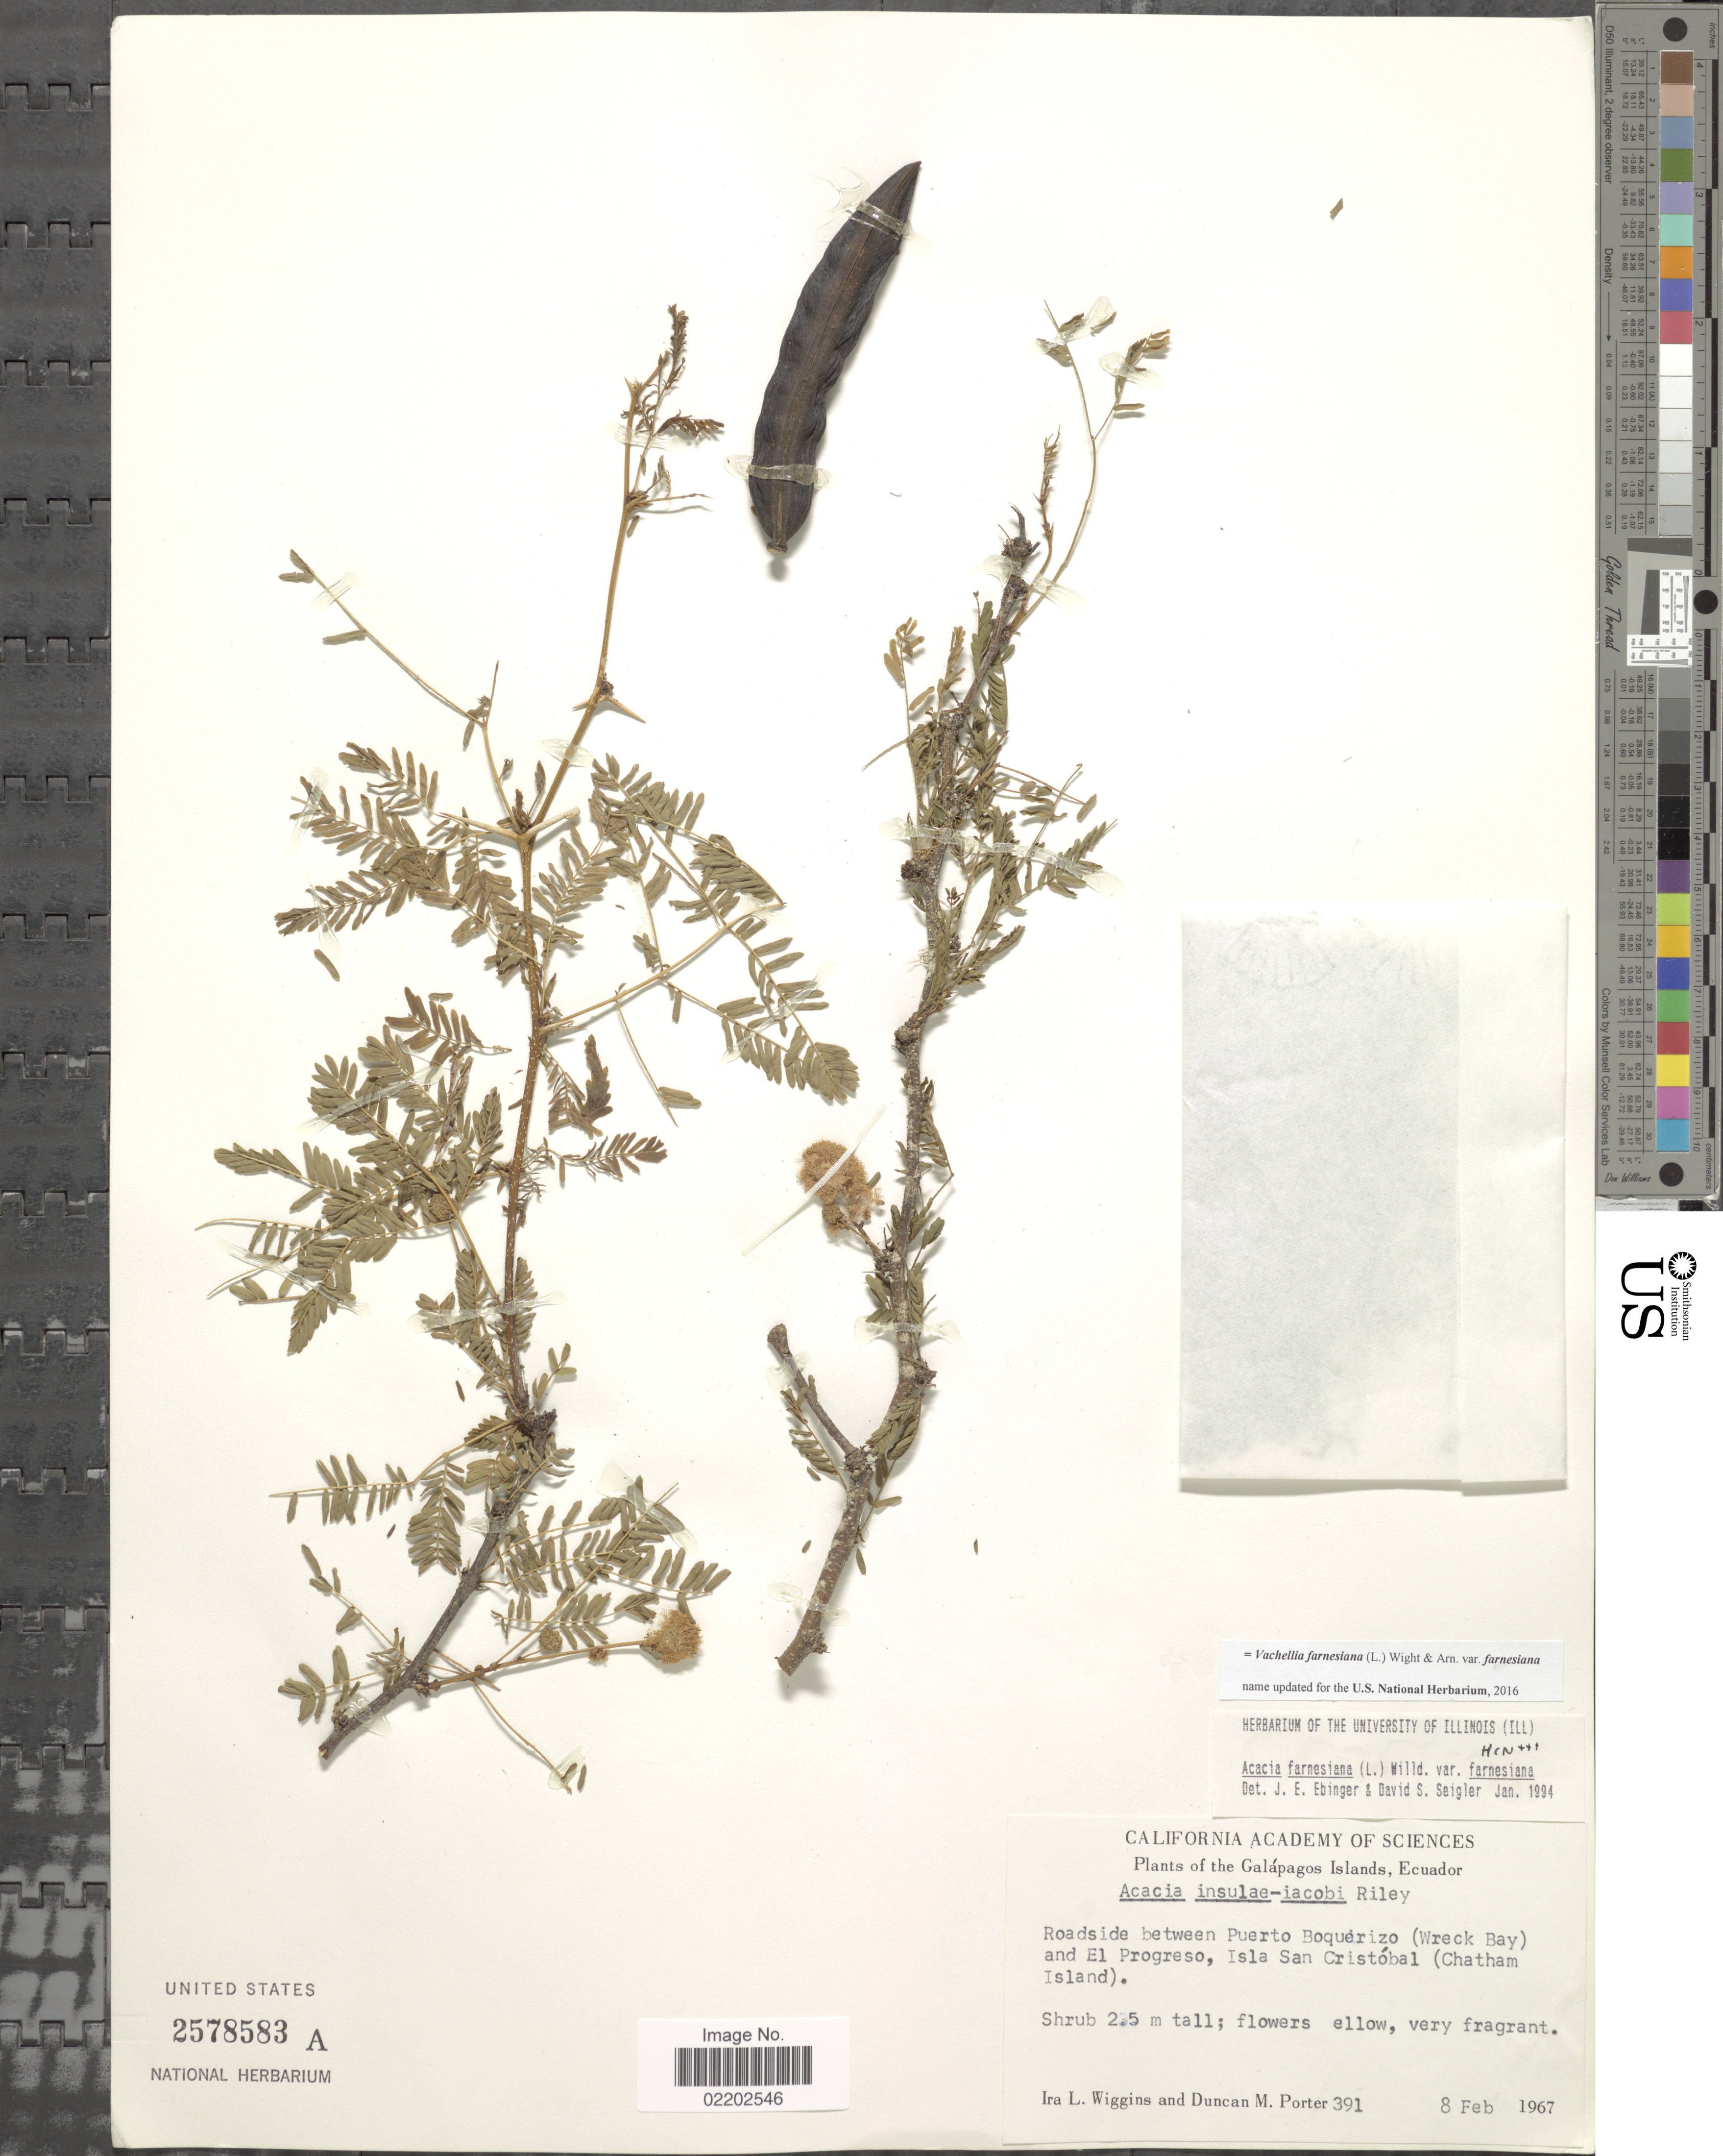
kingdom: Plantae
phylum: Tracheophyta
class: Magnoliopsida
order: Fabales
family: Fabaceae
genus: Vachellia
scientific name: Vachellia farnesiana var. farnesiana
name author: (L.) Wight & Arn.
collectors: I. L. Wiggins & D. Porter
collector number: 391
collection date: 1967-02-08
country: Ecuador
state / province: Colón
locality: Galápos Islands, roadside between Puerto Boquerizo (WreckBay) and El Progreso, Isla San Cristóbal (Chatam Island)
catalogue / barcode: US 2578583A